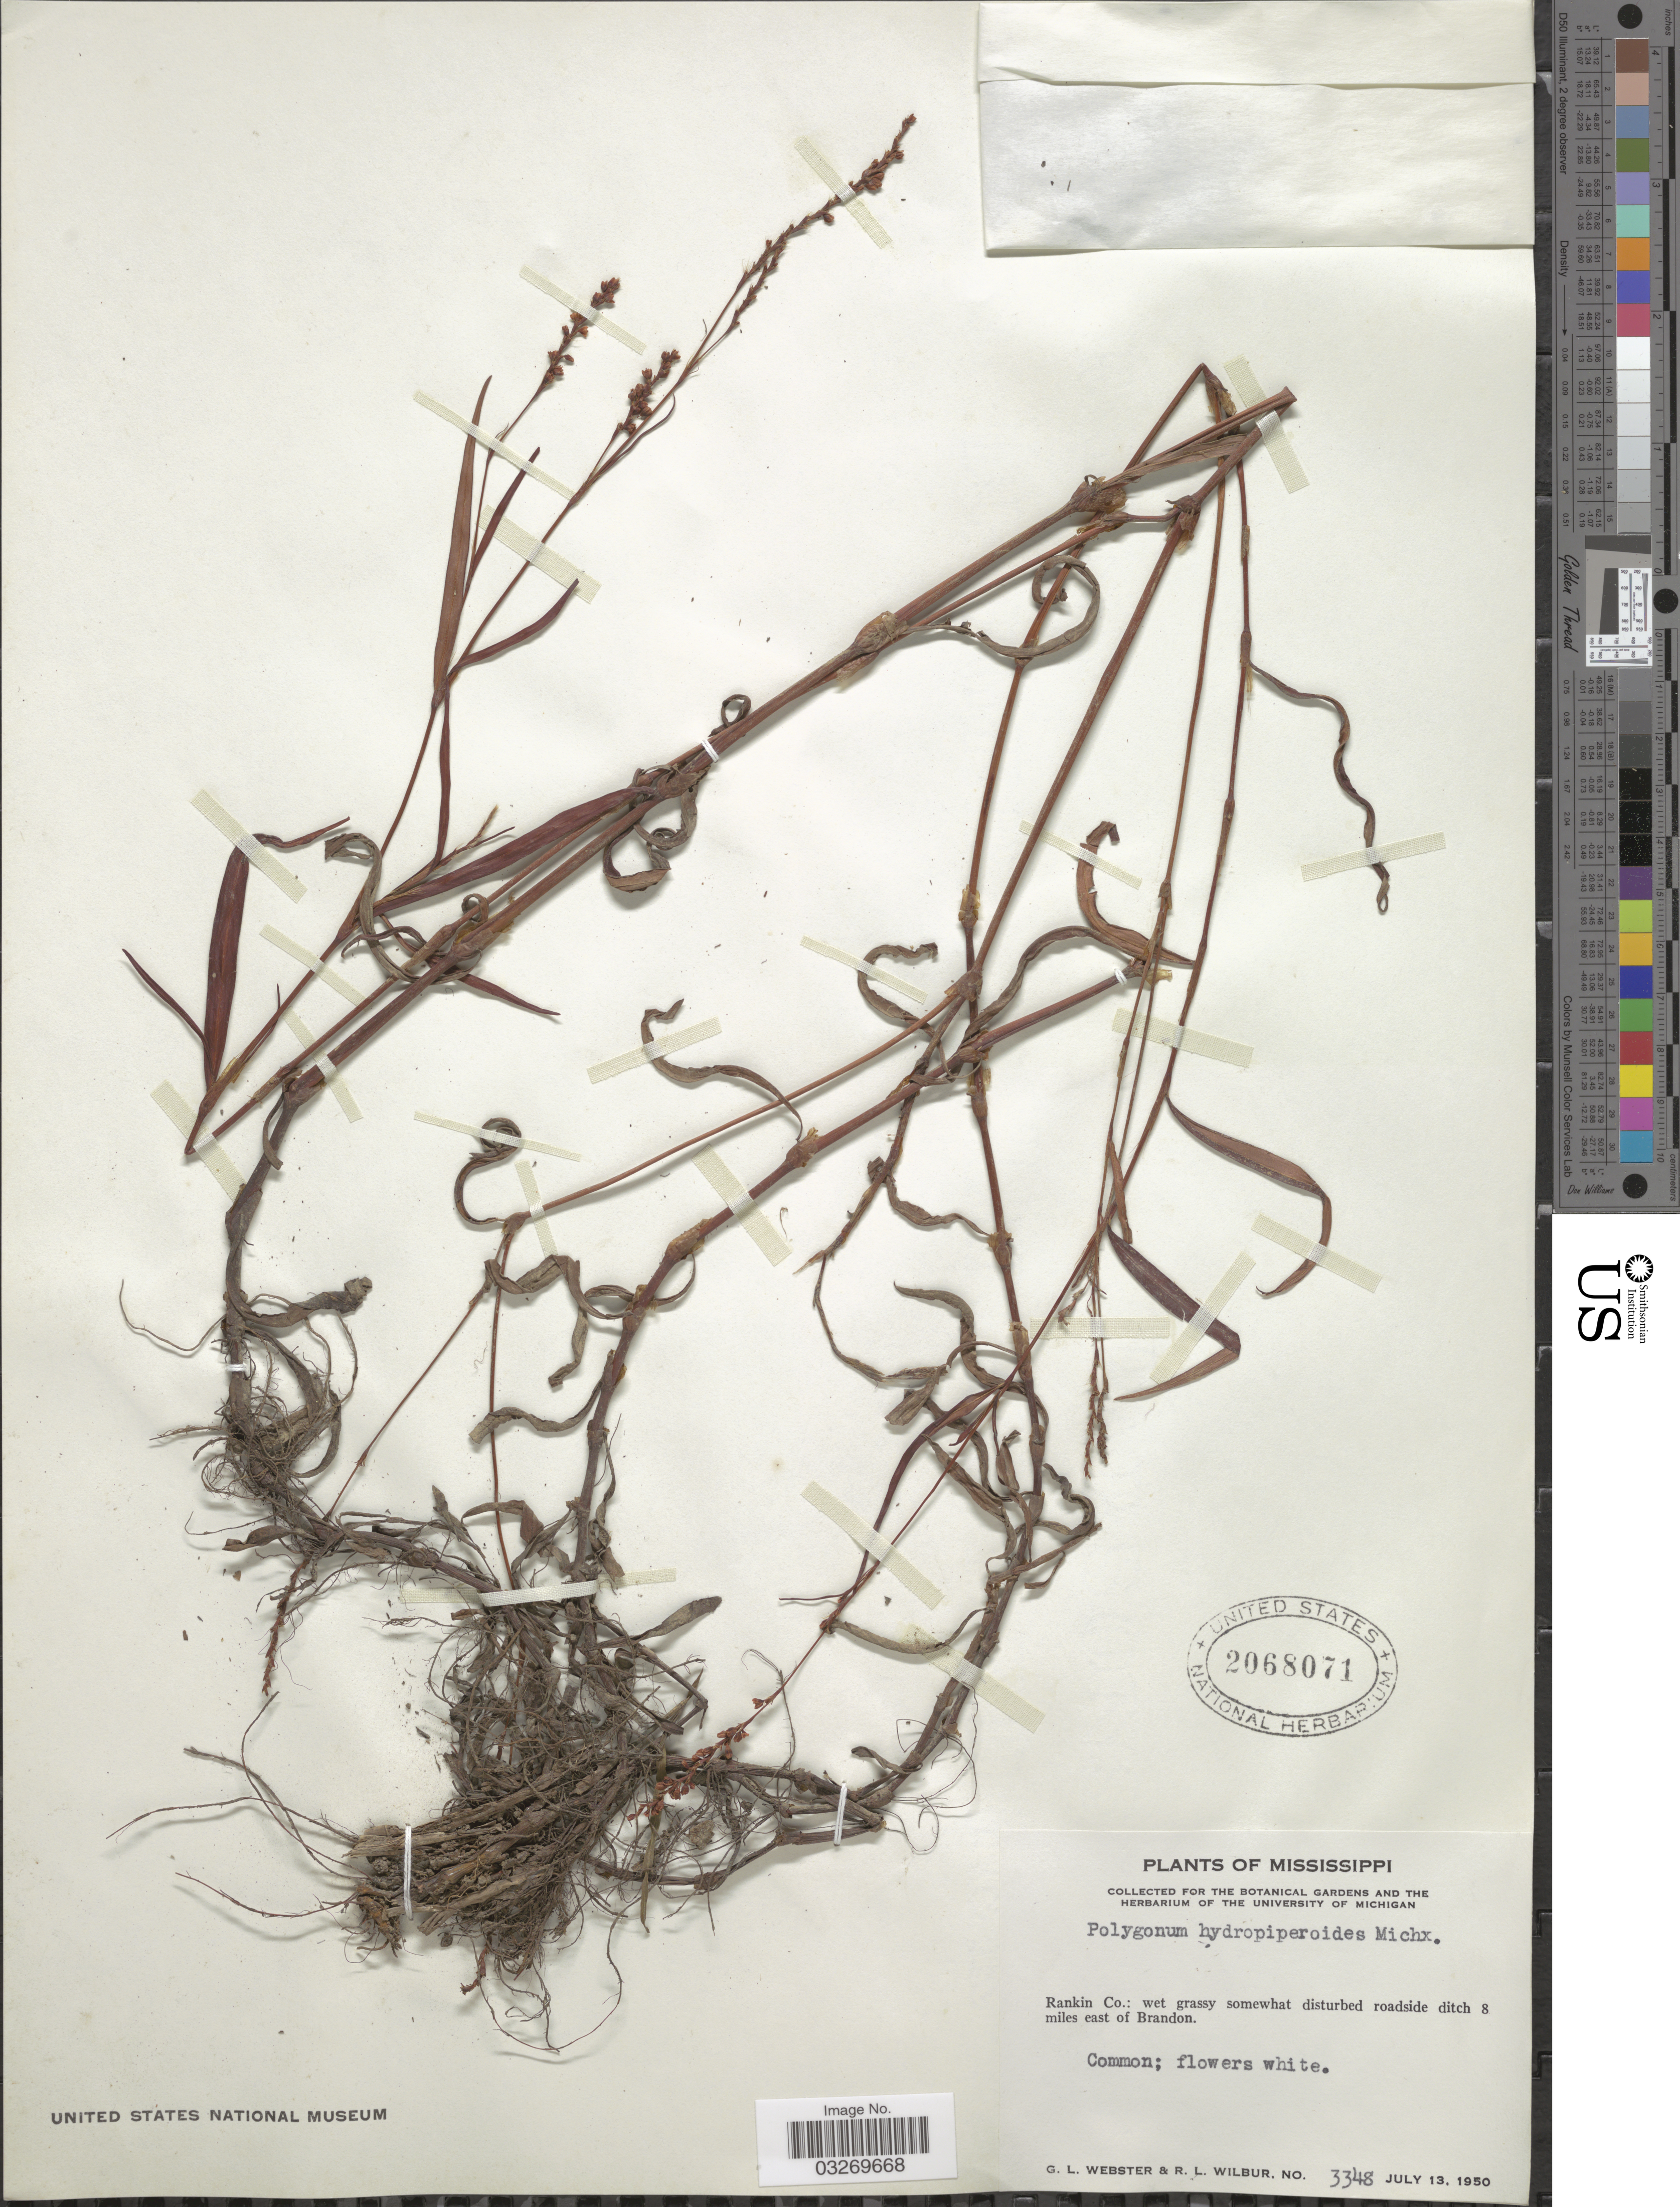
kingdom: Plantae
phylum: Tracheophyta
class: Magnoliopsida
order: Caryophyllales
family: Polygonaceae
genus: Persicaria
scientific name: Persicaria hydropiperoides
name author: (Michx.) Small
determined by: Atha, D. E.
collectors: G. L. Webster & R. L. Wilbur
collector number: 3348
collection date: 1950-07-13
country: United States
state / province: Mississippi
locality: Rankin Co.: wet grassy somewhat disturbed roadside ditch 8 miles east of Brandon.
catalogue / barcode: US 2068071